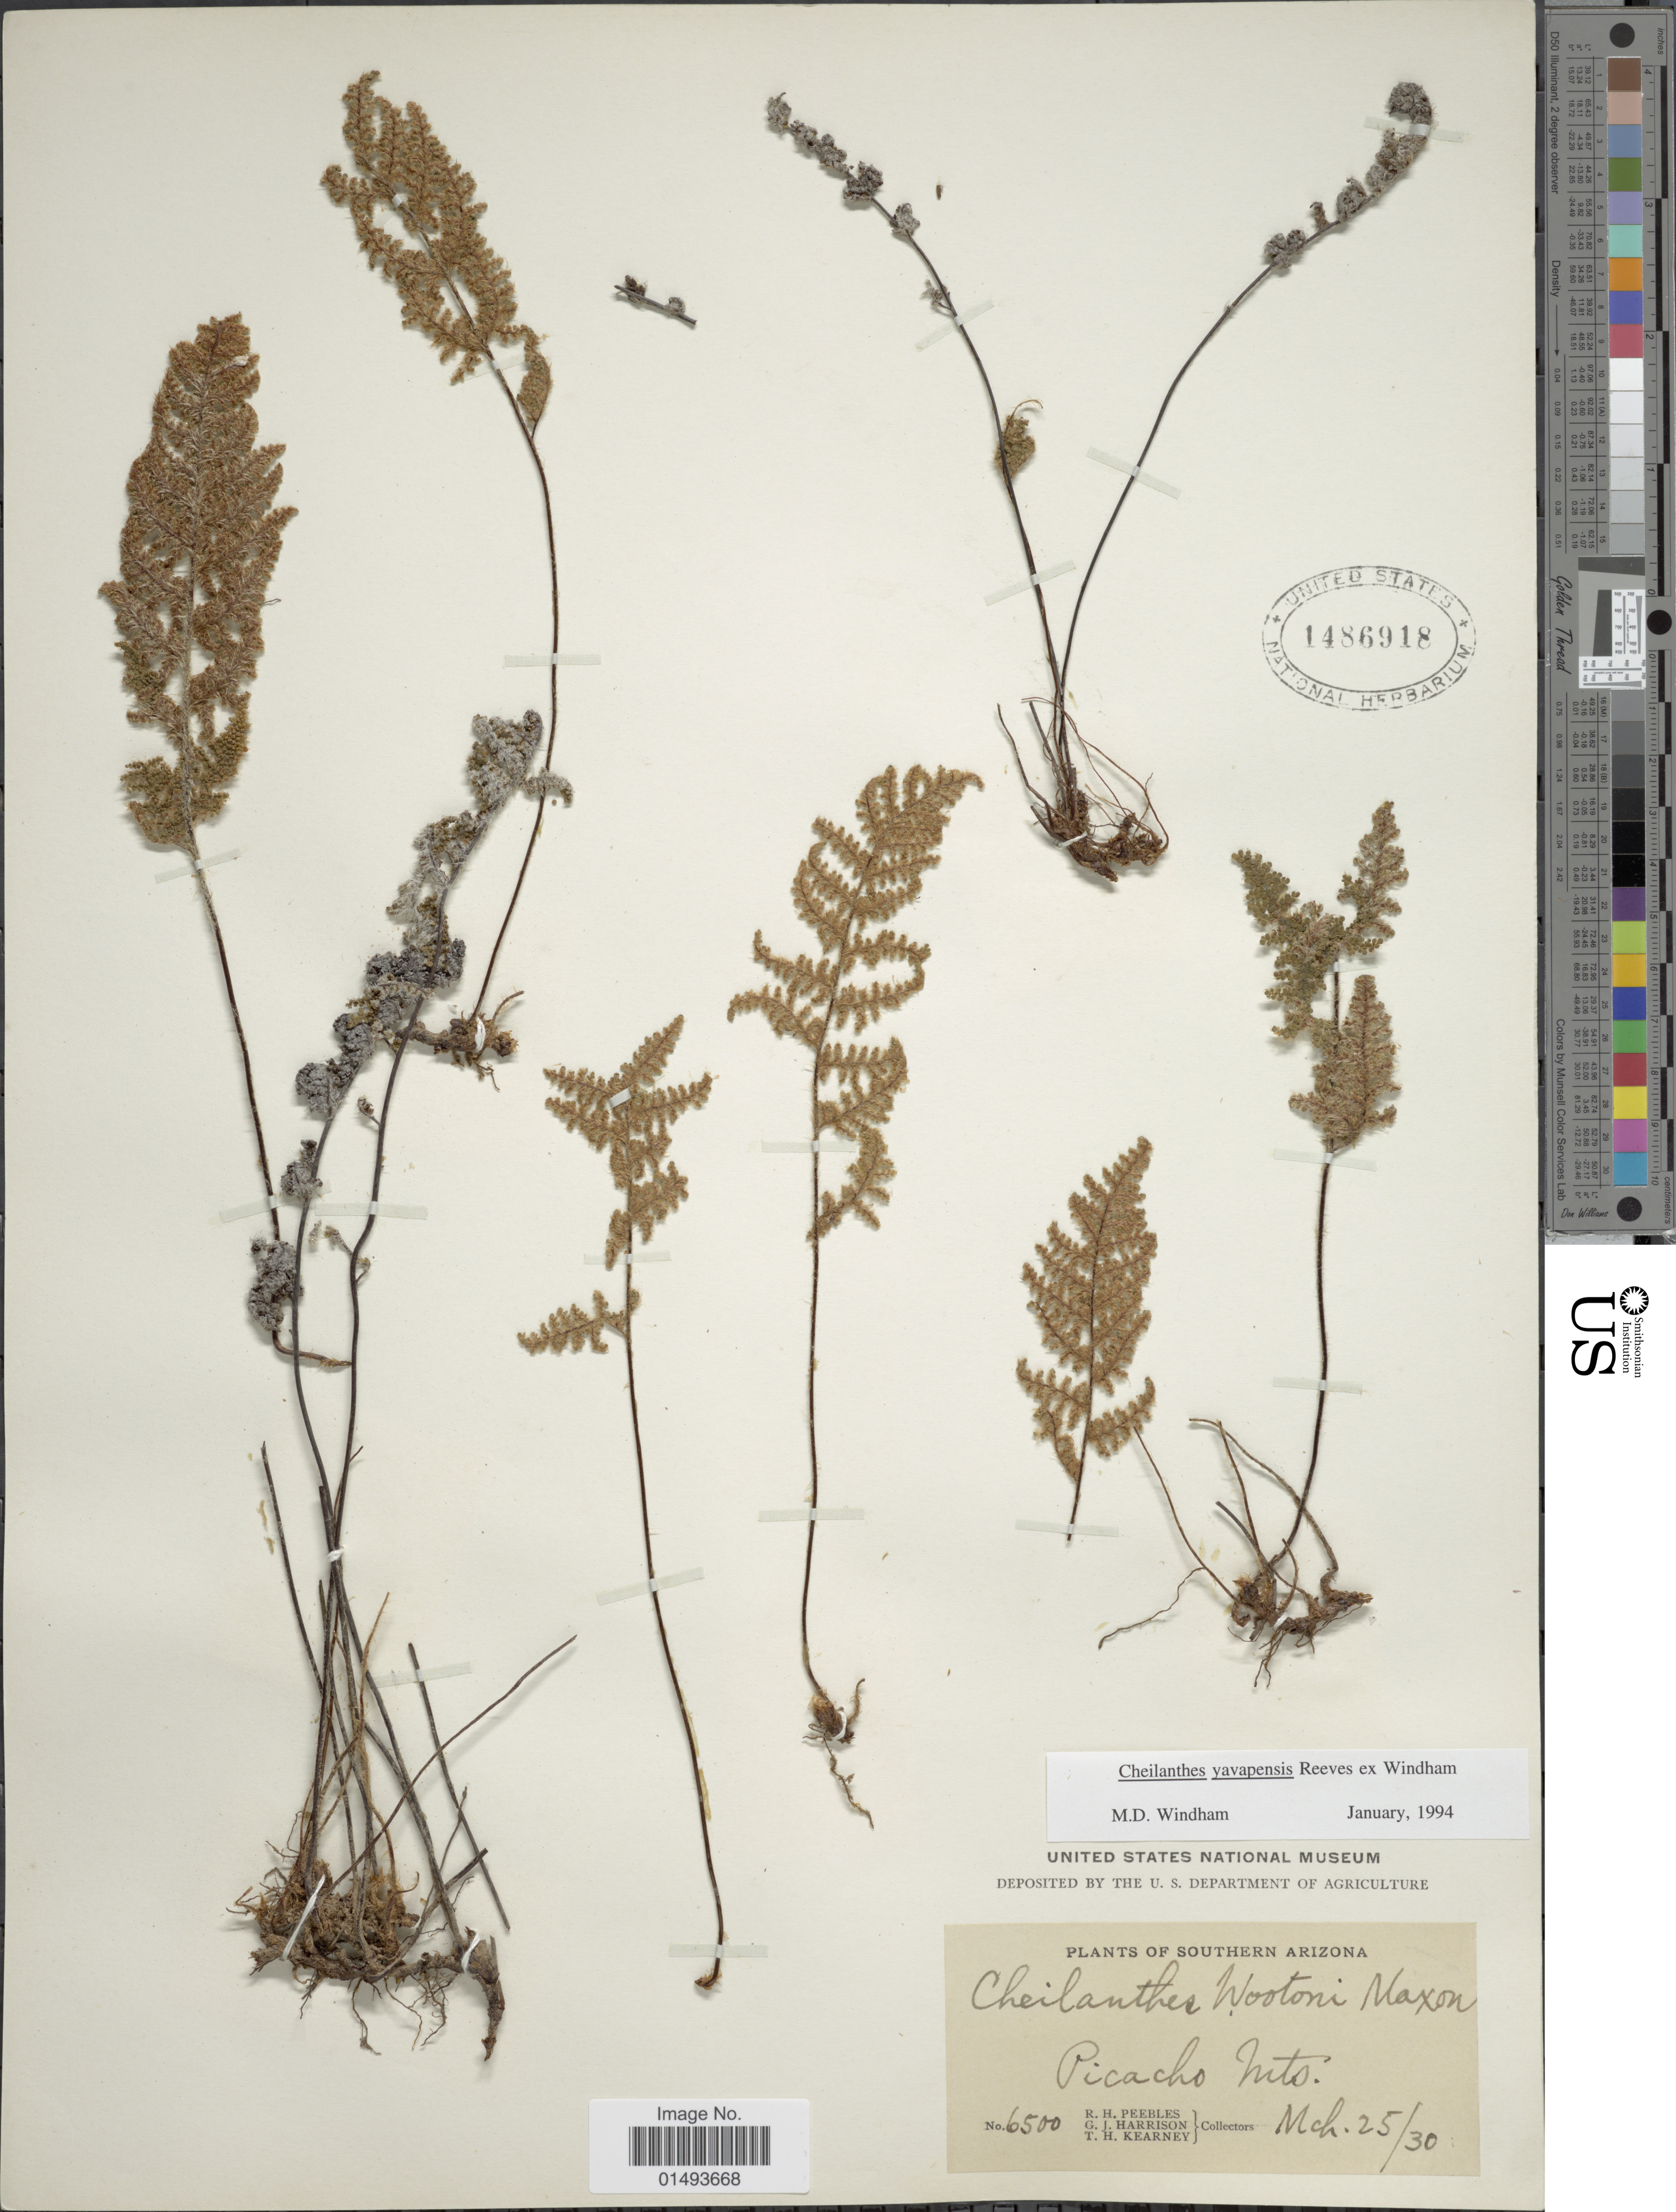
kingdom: Plantae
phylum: Tracheophyta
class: Polypodiopsida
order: Polypodiales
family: Pteridaceae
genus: Myriopteris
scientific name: Myriopteris yavapensis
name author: (T. Reeves ex Windham) Grusz & Windham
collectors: R. H. Peebles, G. J. Harrison & T. H. Kearney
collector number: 6500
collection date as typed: Transcribed d/m/y: 25/3/30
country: United States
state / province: Arizona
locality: Southern Arizona, Picacho Mts.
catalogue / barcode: US 1486918